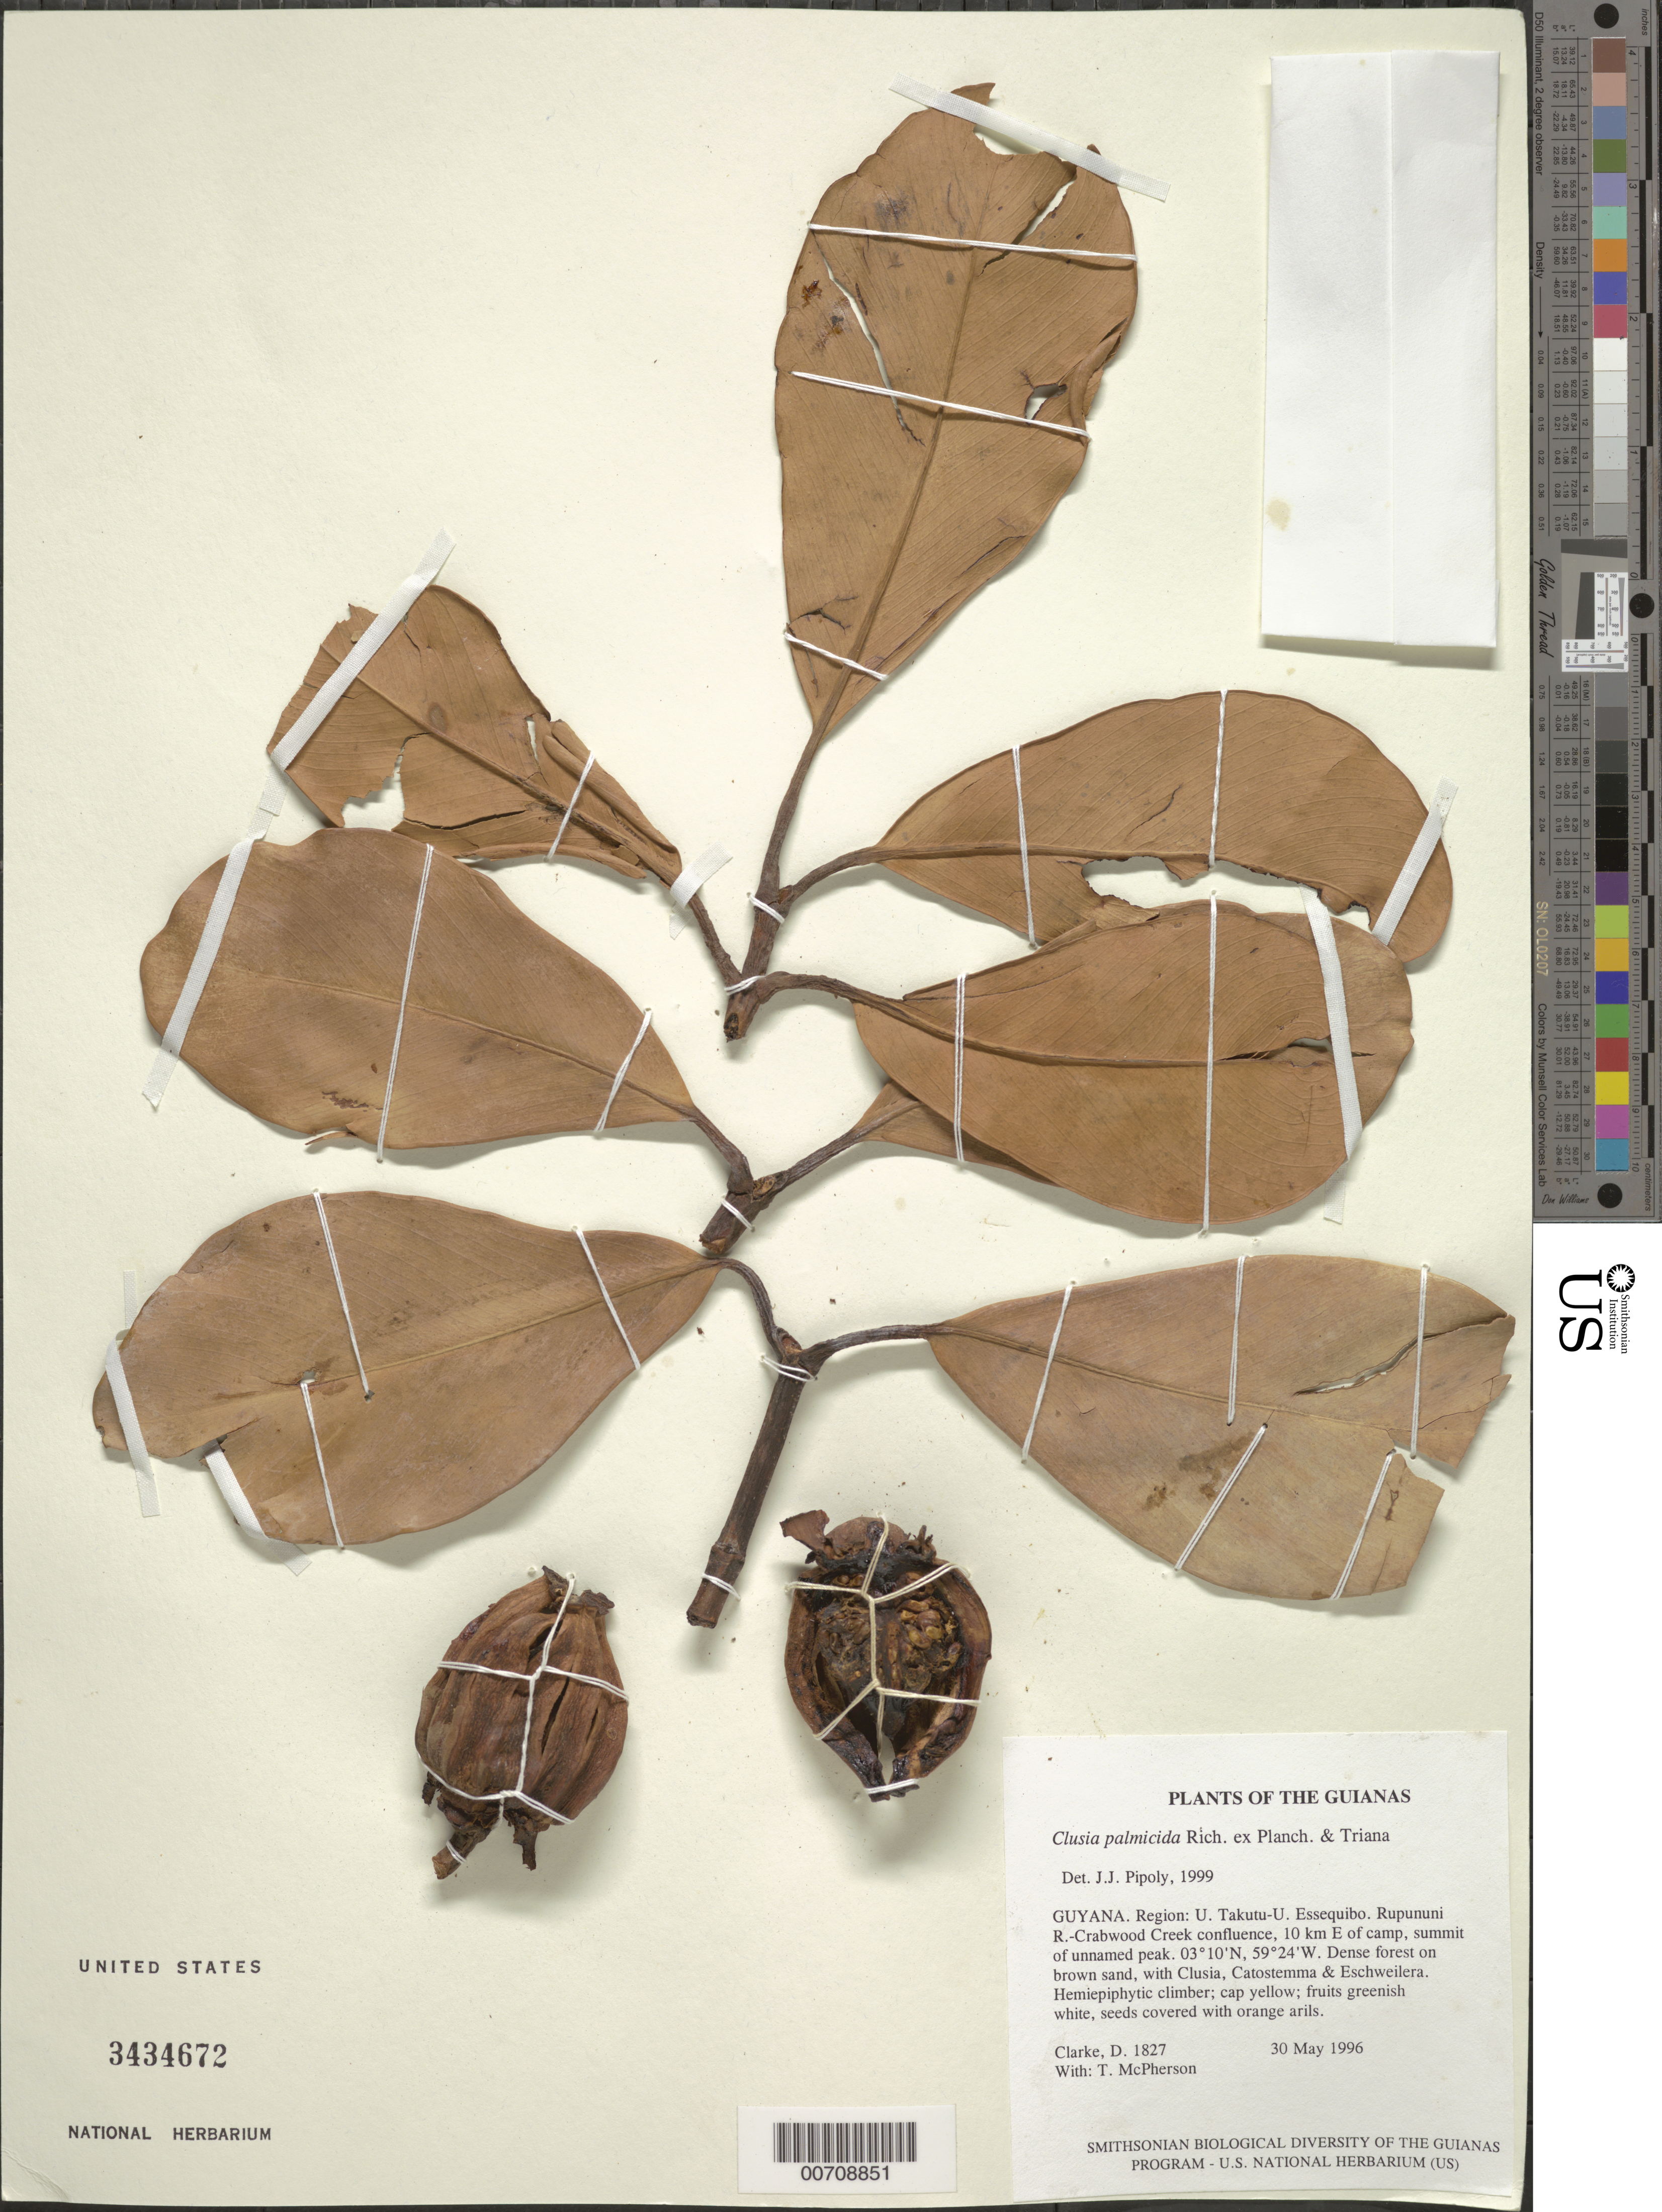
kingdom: Plantae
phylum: Tracheophyta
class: Magnoliopsida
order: Malpighiales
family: Clusiaceae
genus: Clusia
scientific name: Clusia palmicida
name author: Rich.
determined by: Pipoly, J. J., III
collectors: H. D. Clarke & T. McPherson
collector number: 1827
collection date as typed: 30 May 1996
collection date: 1996-05-30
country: Guyana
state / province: U. Takutu-U. Essequibo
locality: Rupununi R.-Crabwood Creek confluence, 10 km E of camp, summit of unnamed peak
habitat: Dense forest on brown sand, with Clusia, Catostemma & Eschweilera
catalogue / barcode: US 3434672